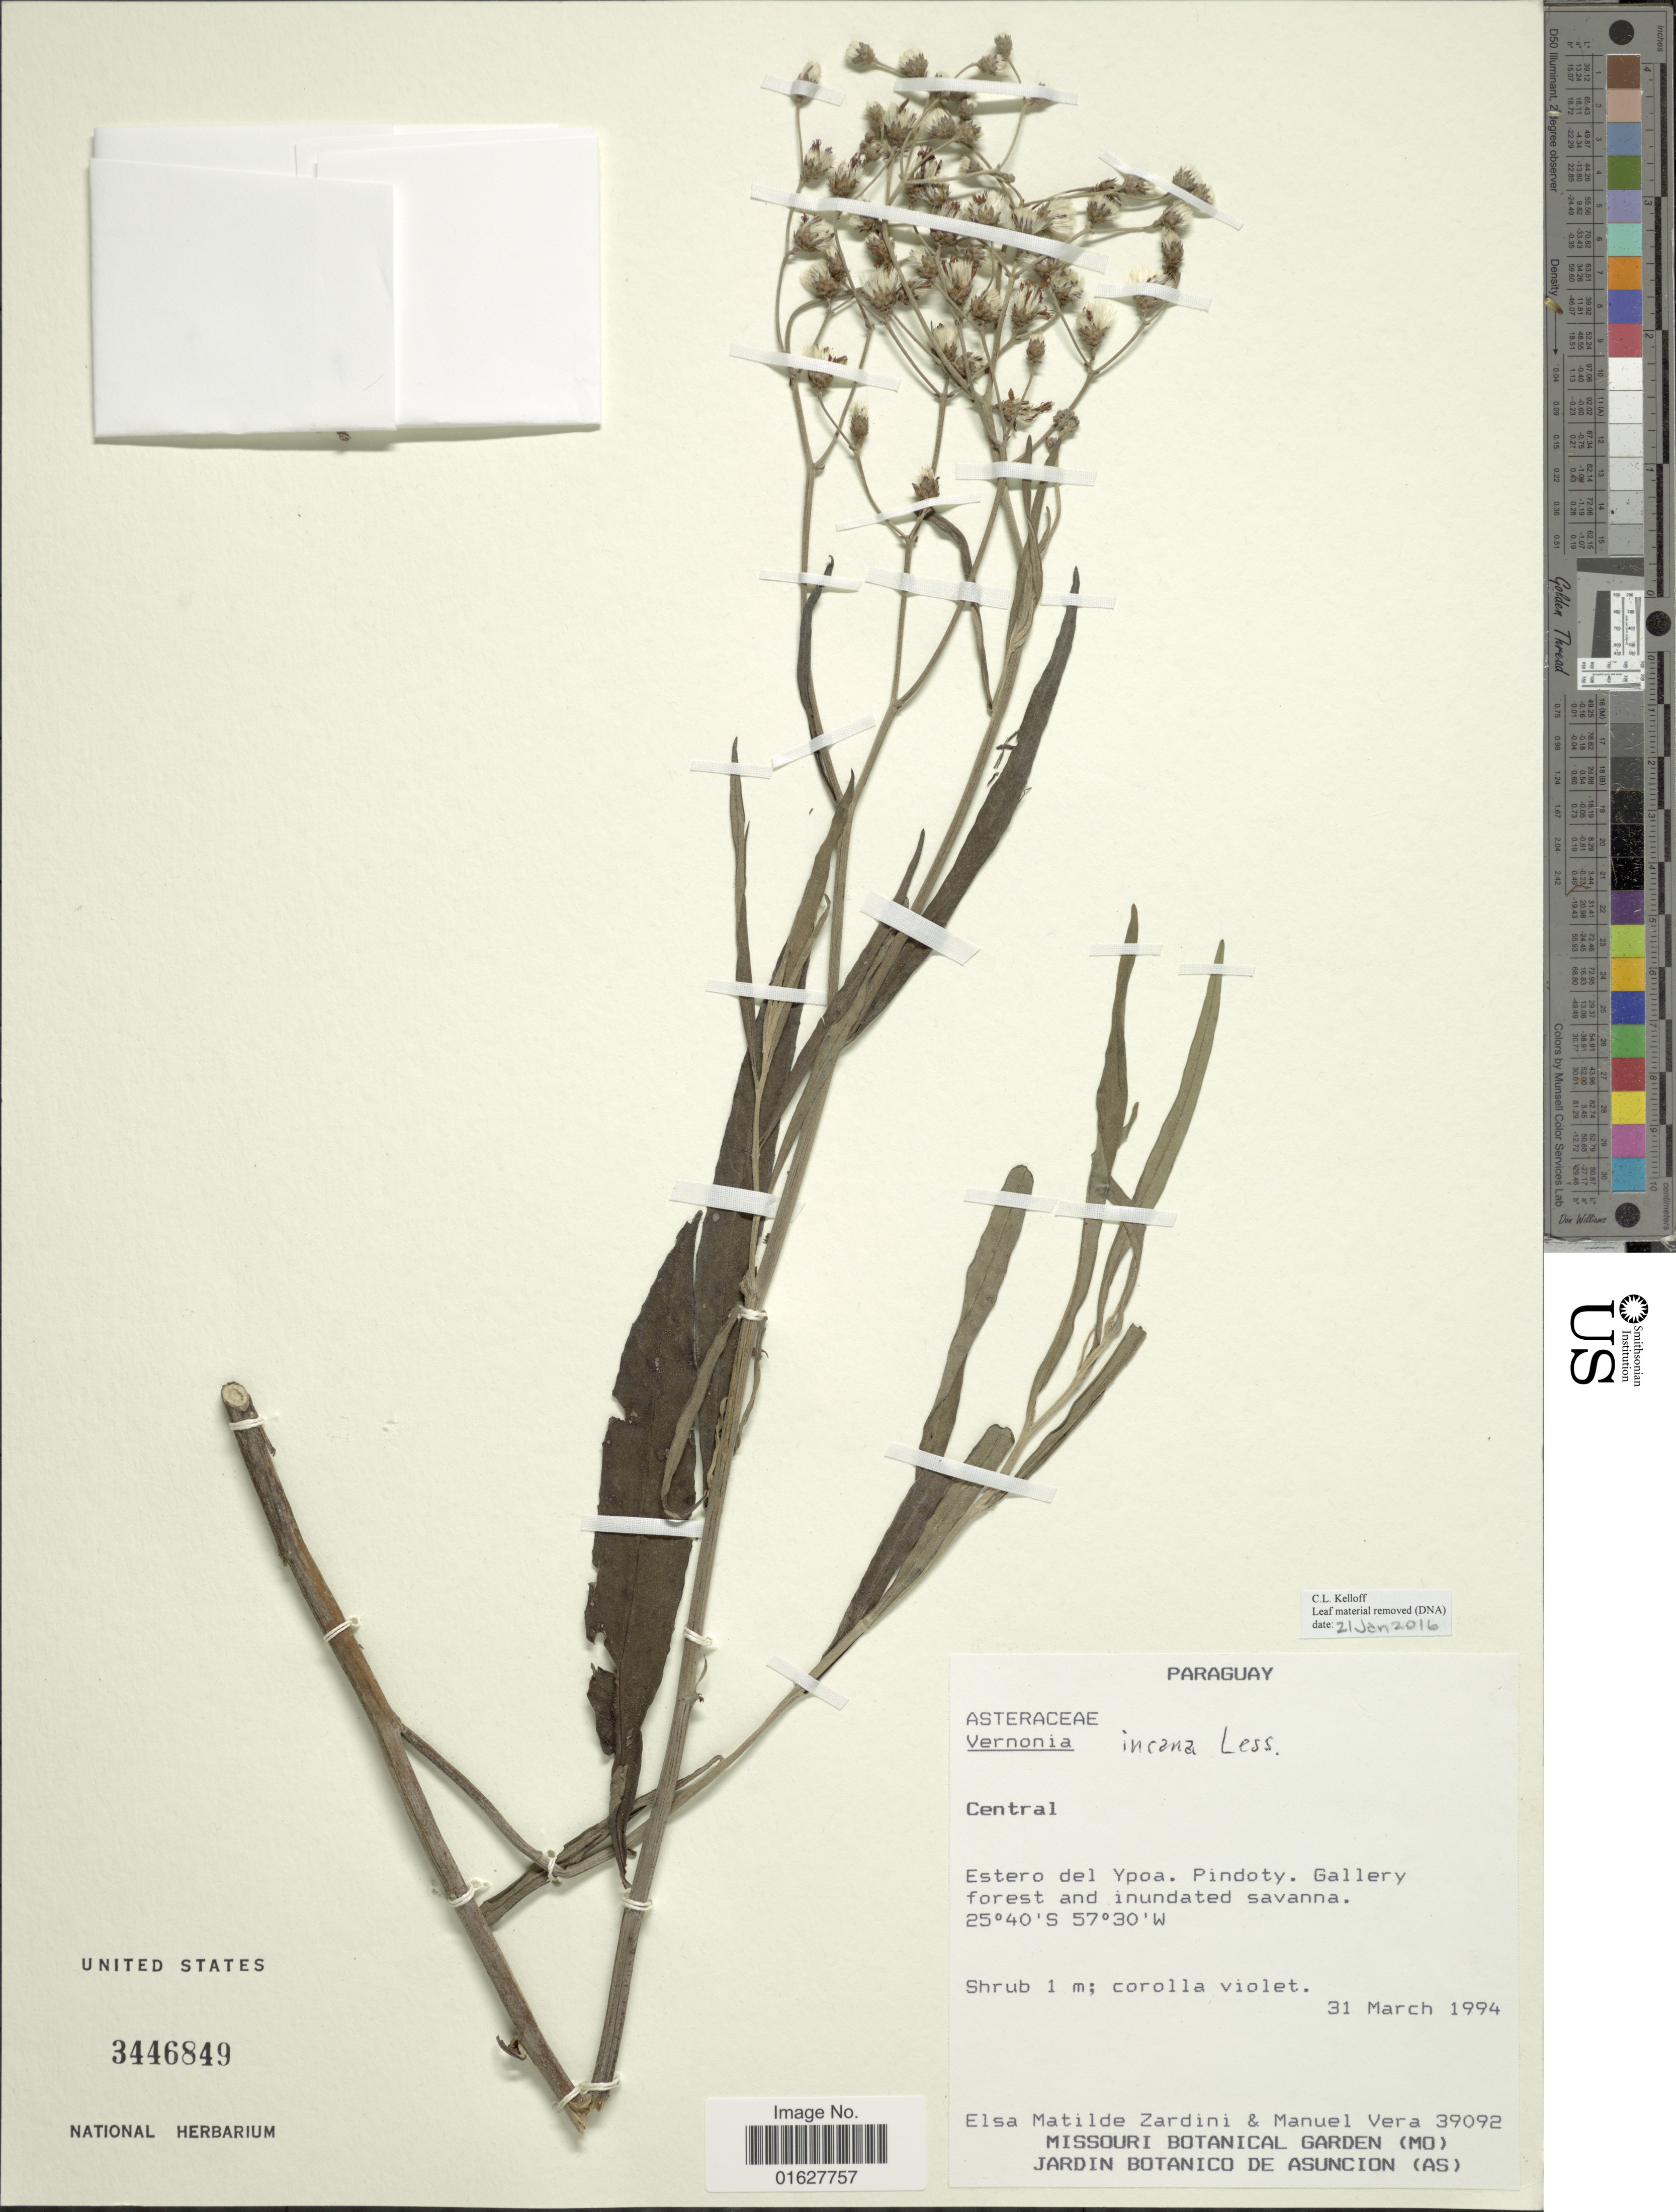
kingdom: Plantae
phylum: Tracheophyta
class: Magnoliopsida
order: Asterales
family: Asteraceae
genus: Vernonia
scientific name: Vernonia incana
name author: Less.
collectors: E. M. Zardini & M. Vera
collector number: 39092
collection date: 1994-03-31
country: Paraguay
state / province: Central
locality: Paraguay, Central. Estero del ypoa. Pindoty. Gallery forest and inundated savanna.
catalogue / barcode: US 3446849